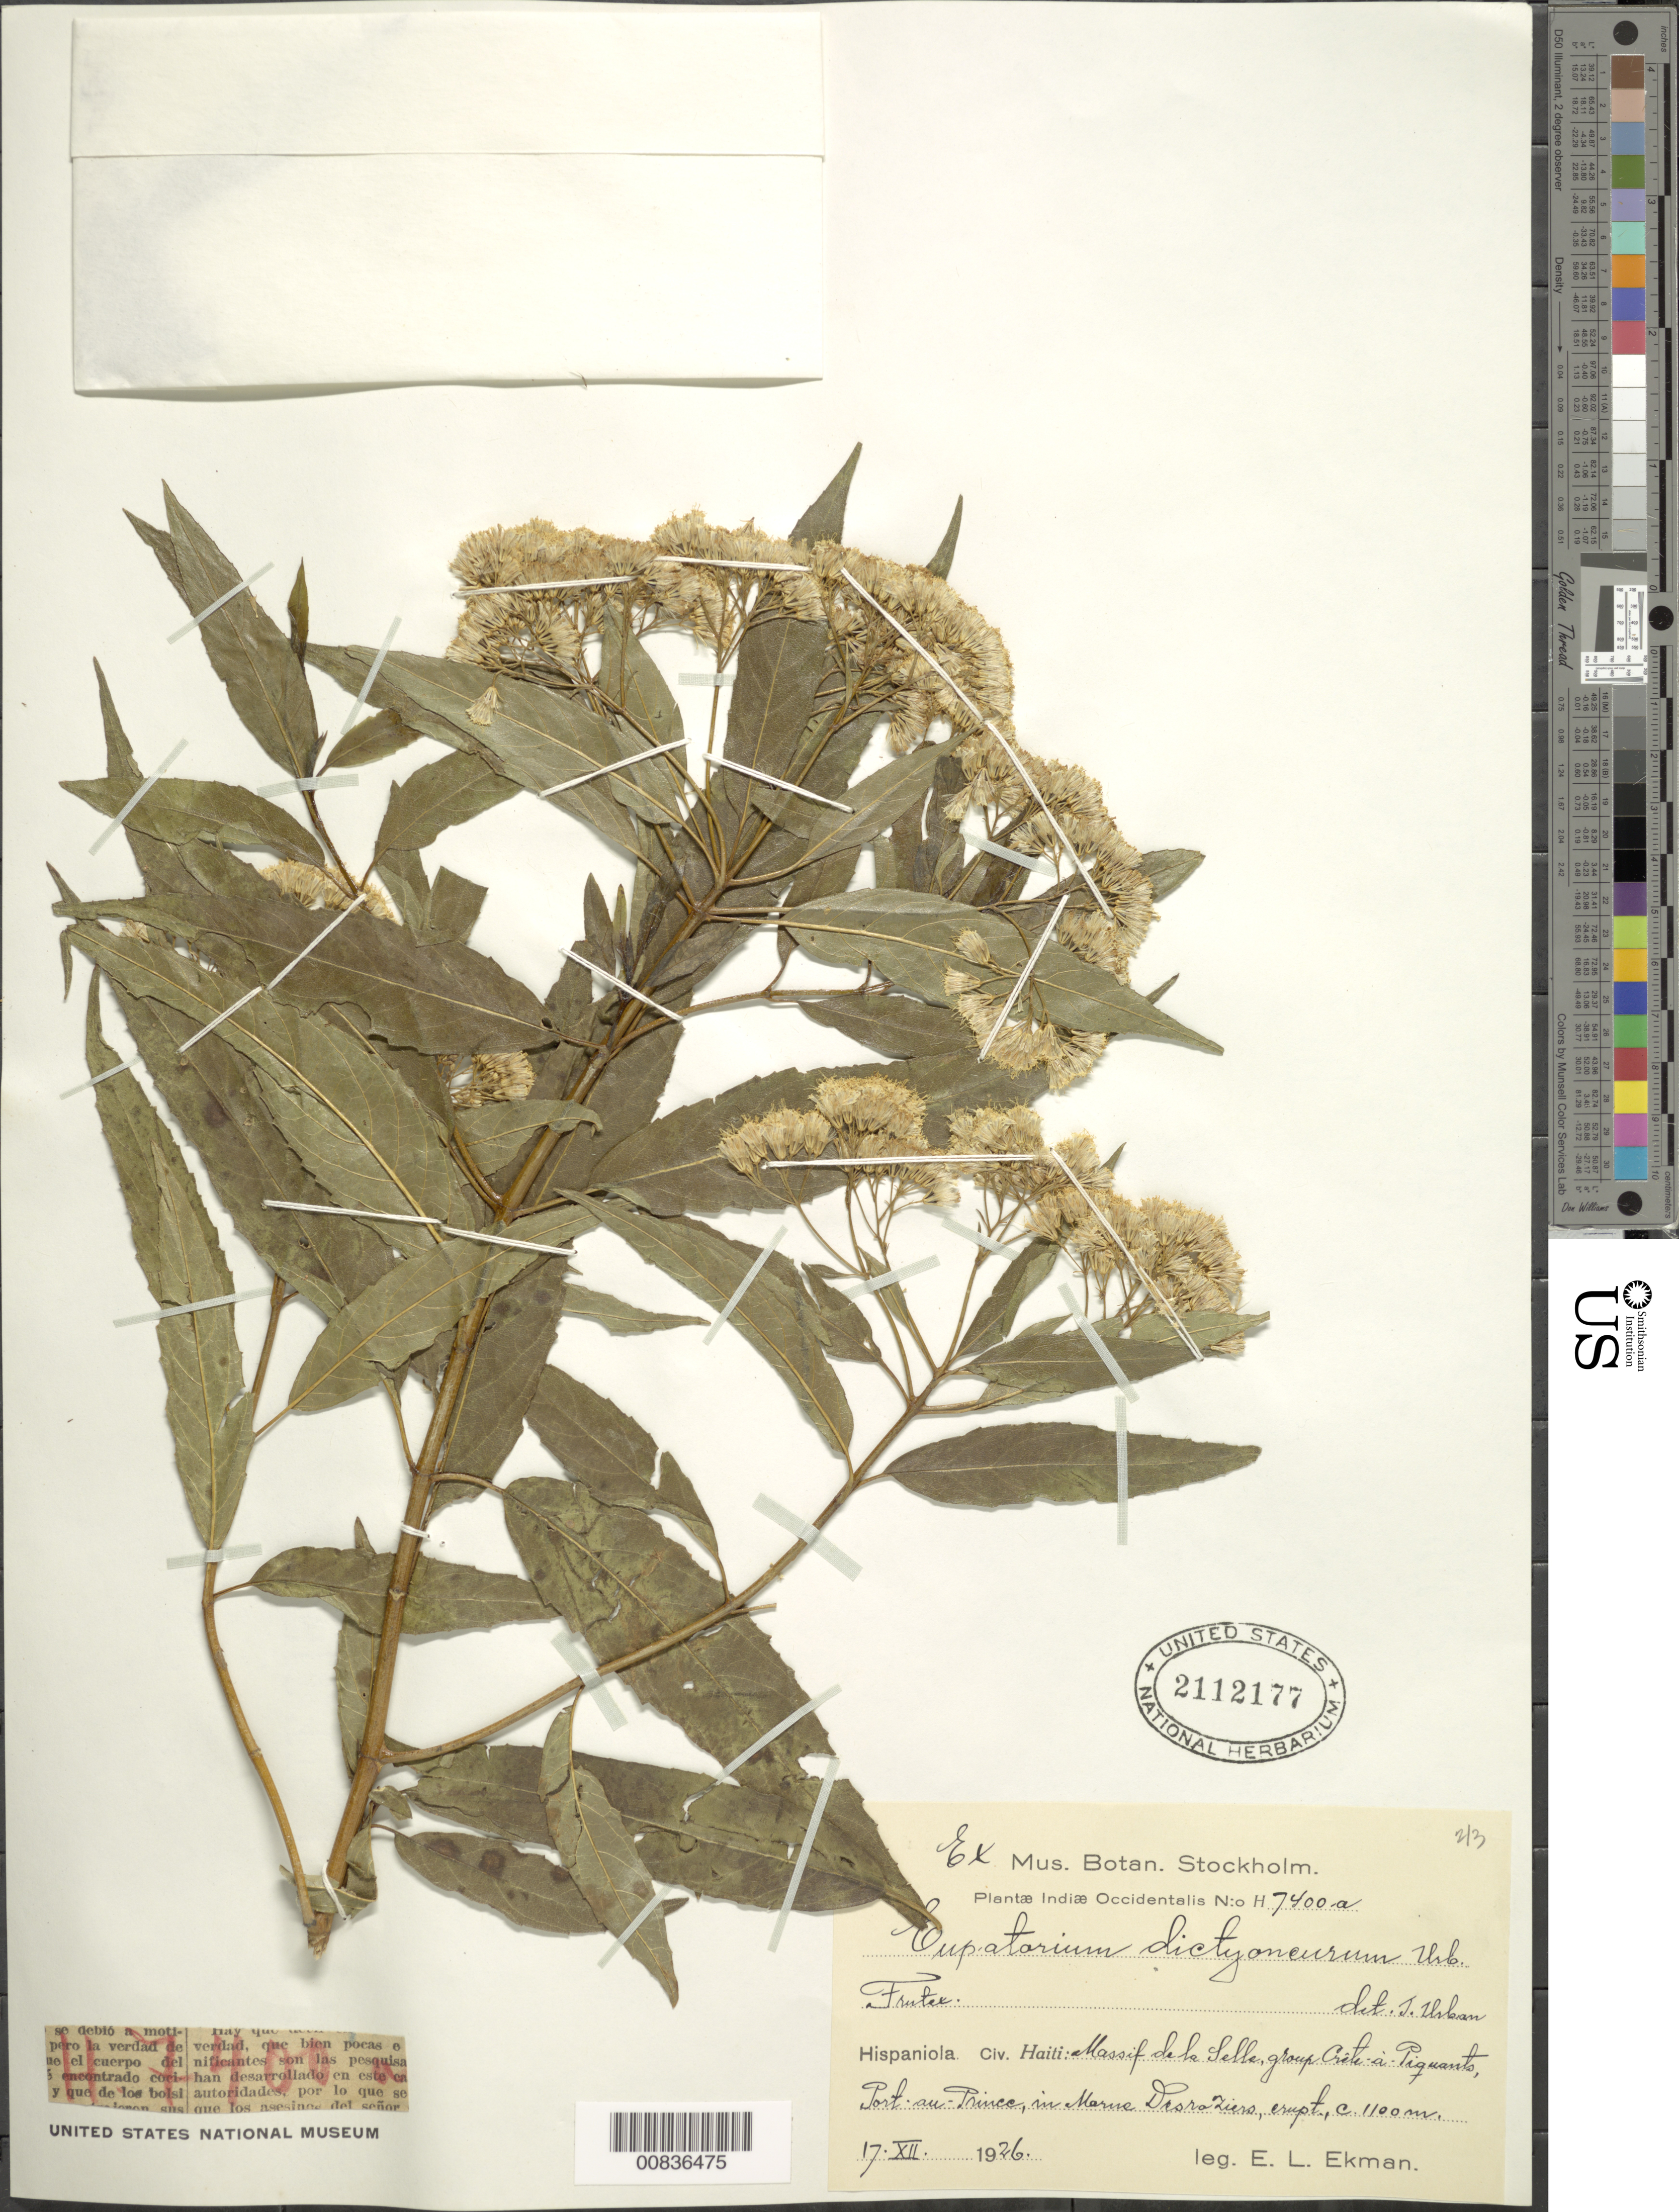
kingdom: Plantae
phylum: Tracheophyta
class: Magnoliopsida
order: Asterales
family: Asteraceae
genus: Ageratina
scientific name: Ageratina dictyoneura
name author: (Urb.) R.M. King & H. Rob.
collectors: E. L. Ekman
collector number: H 7400A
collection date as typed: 17 Dec 1926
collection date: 1926-12-17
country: Haiti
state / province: Ouest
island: Hispaniola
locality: Massif de la Selle, gr. Crête-à-Piquants, Port-au-Prince, in Morne Desroziers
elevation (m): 1100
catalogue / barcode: US 2112177